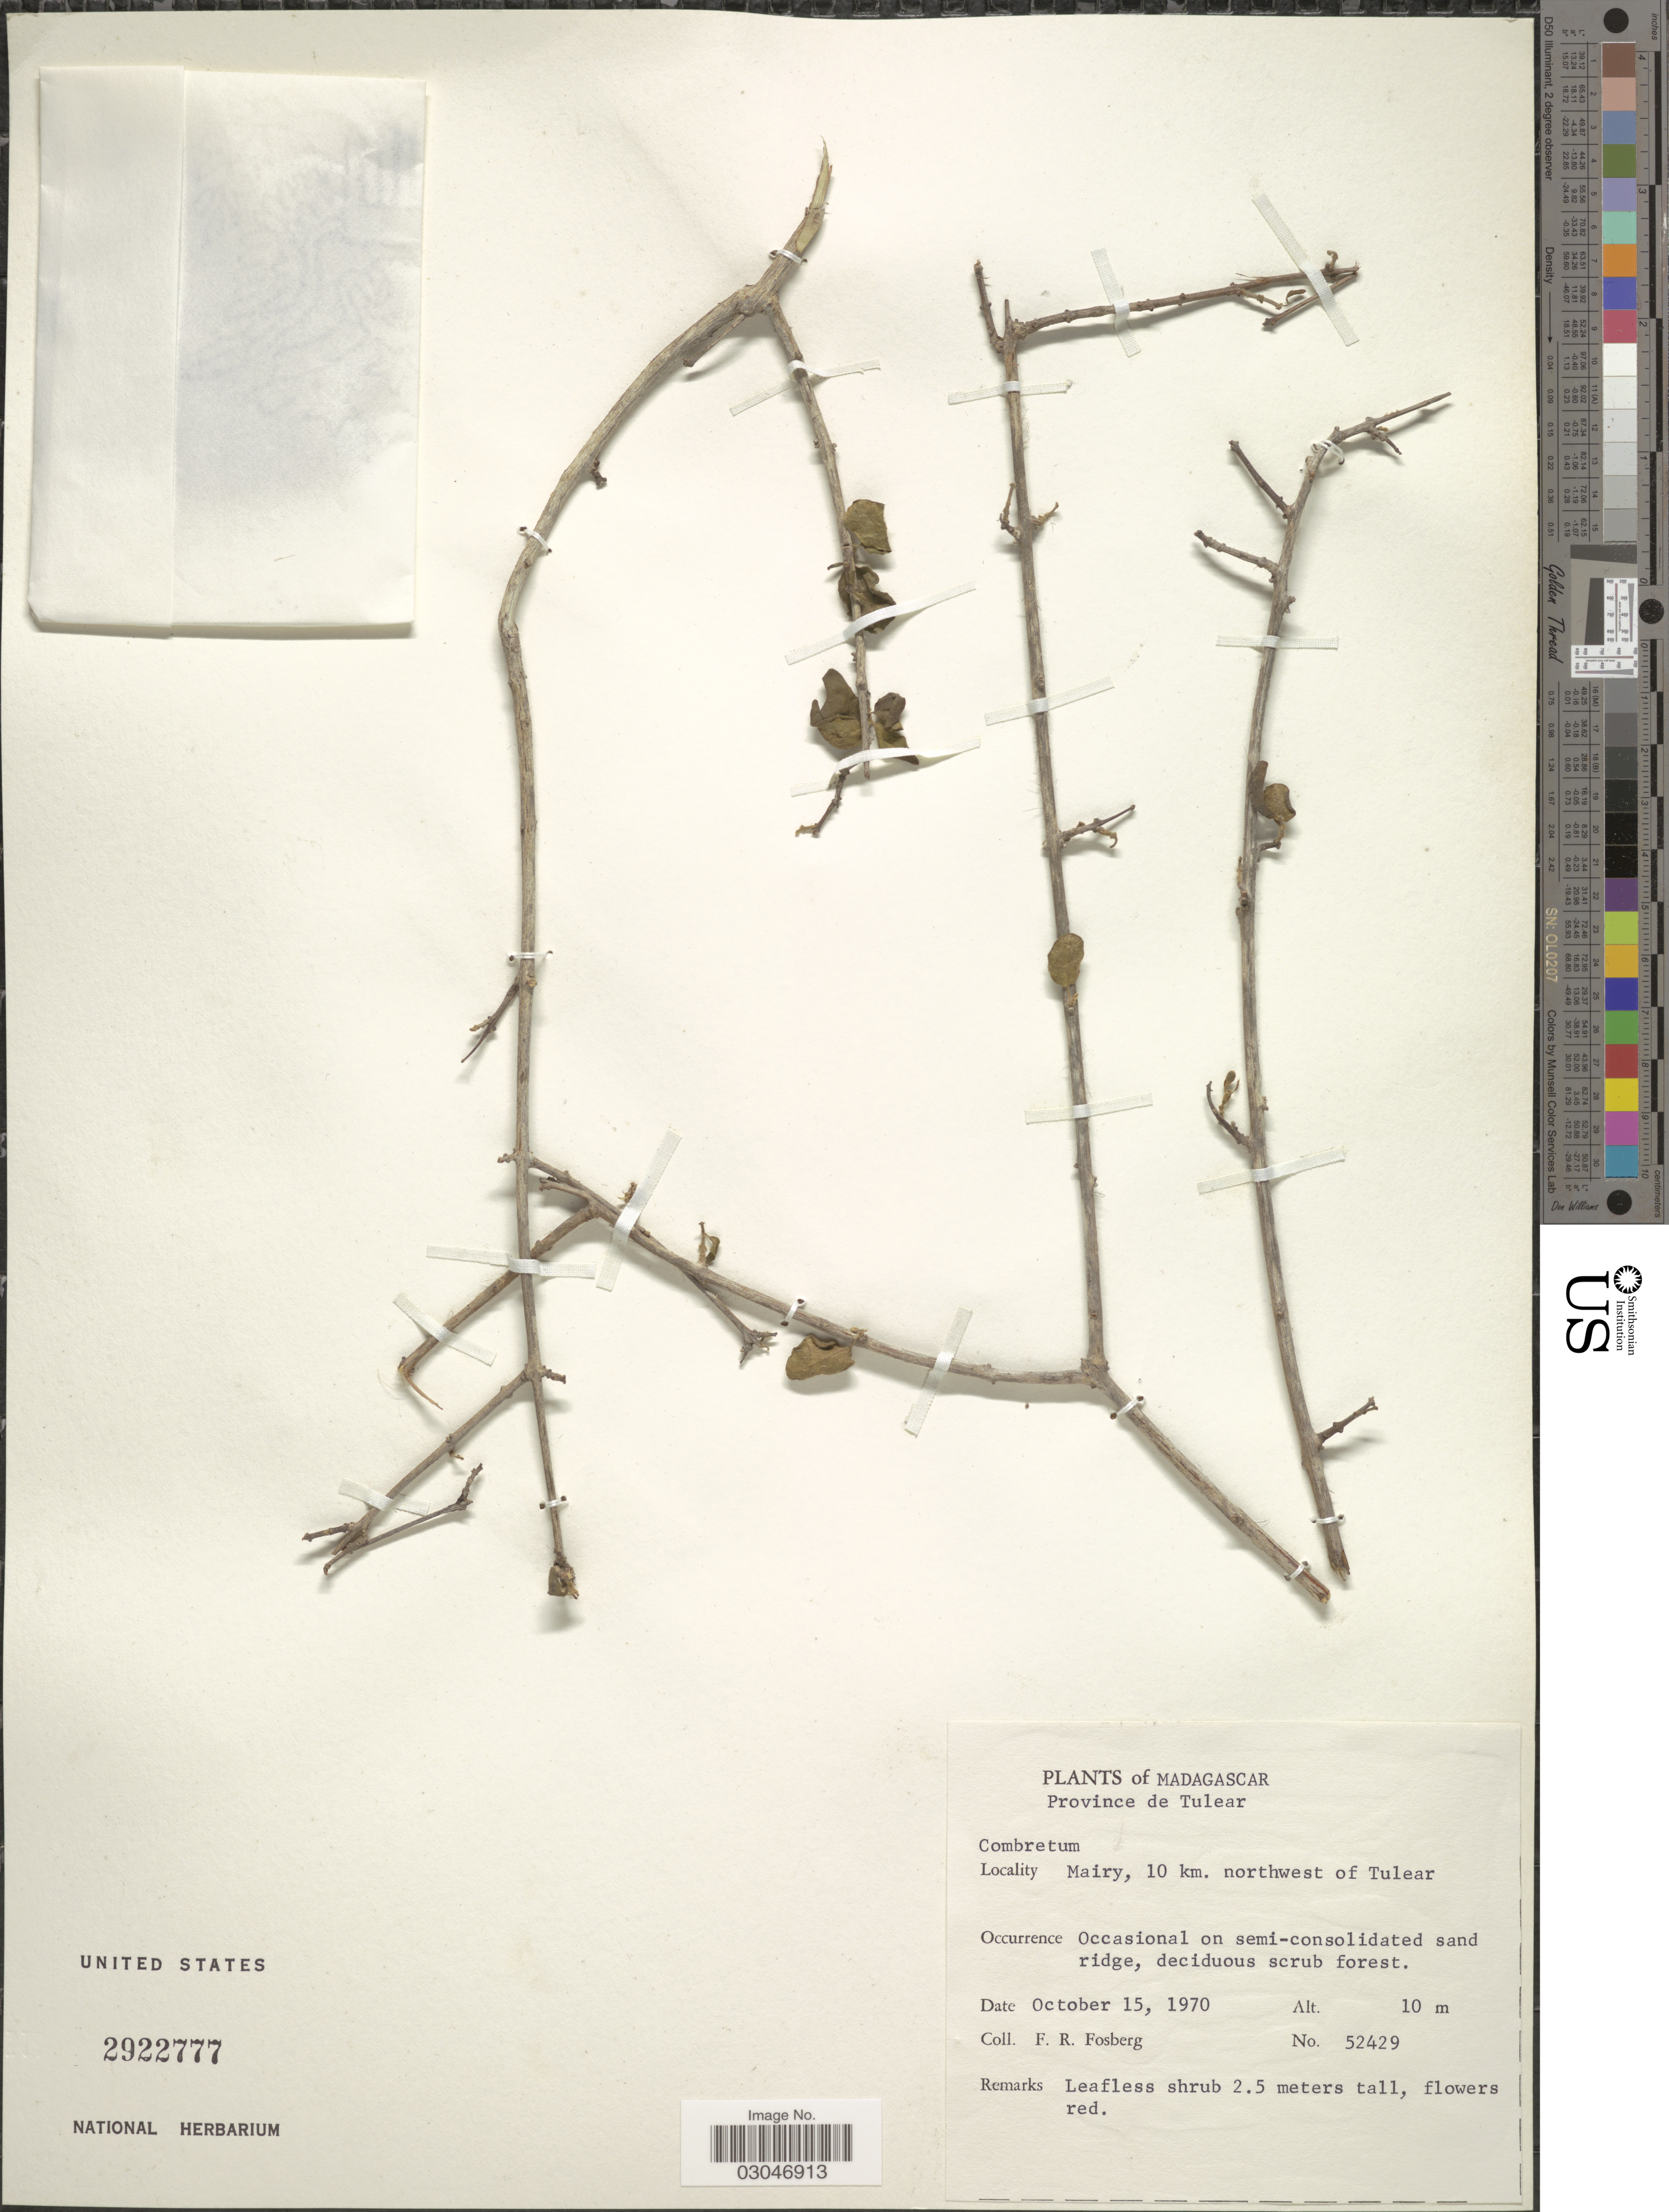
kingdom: Plantae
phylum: Tracheophyta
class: Magnoliopsida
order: Myrtales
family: Combretaceae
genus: Combretum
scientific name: Combretum sp.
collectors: F. R. Fosberg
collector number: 52429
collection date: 1970-10-15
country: Madagascar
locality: Province de Tulear, Mairy, 10 km. northwest of Tulear.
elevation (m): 10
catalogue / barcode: US 2922777